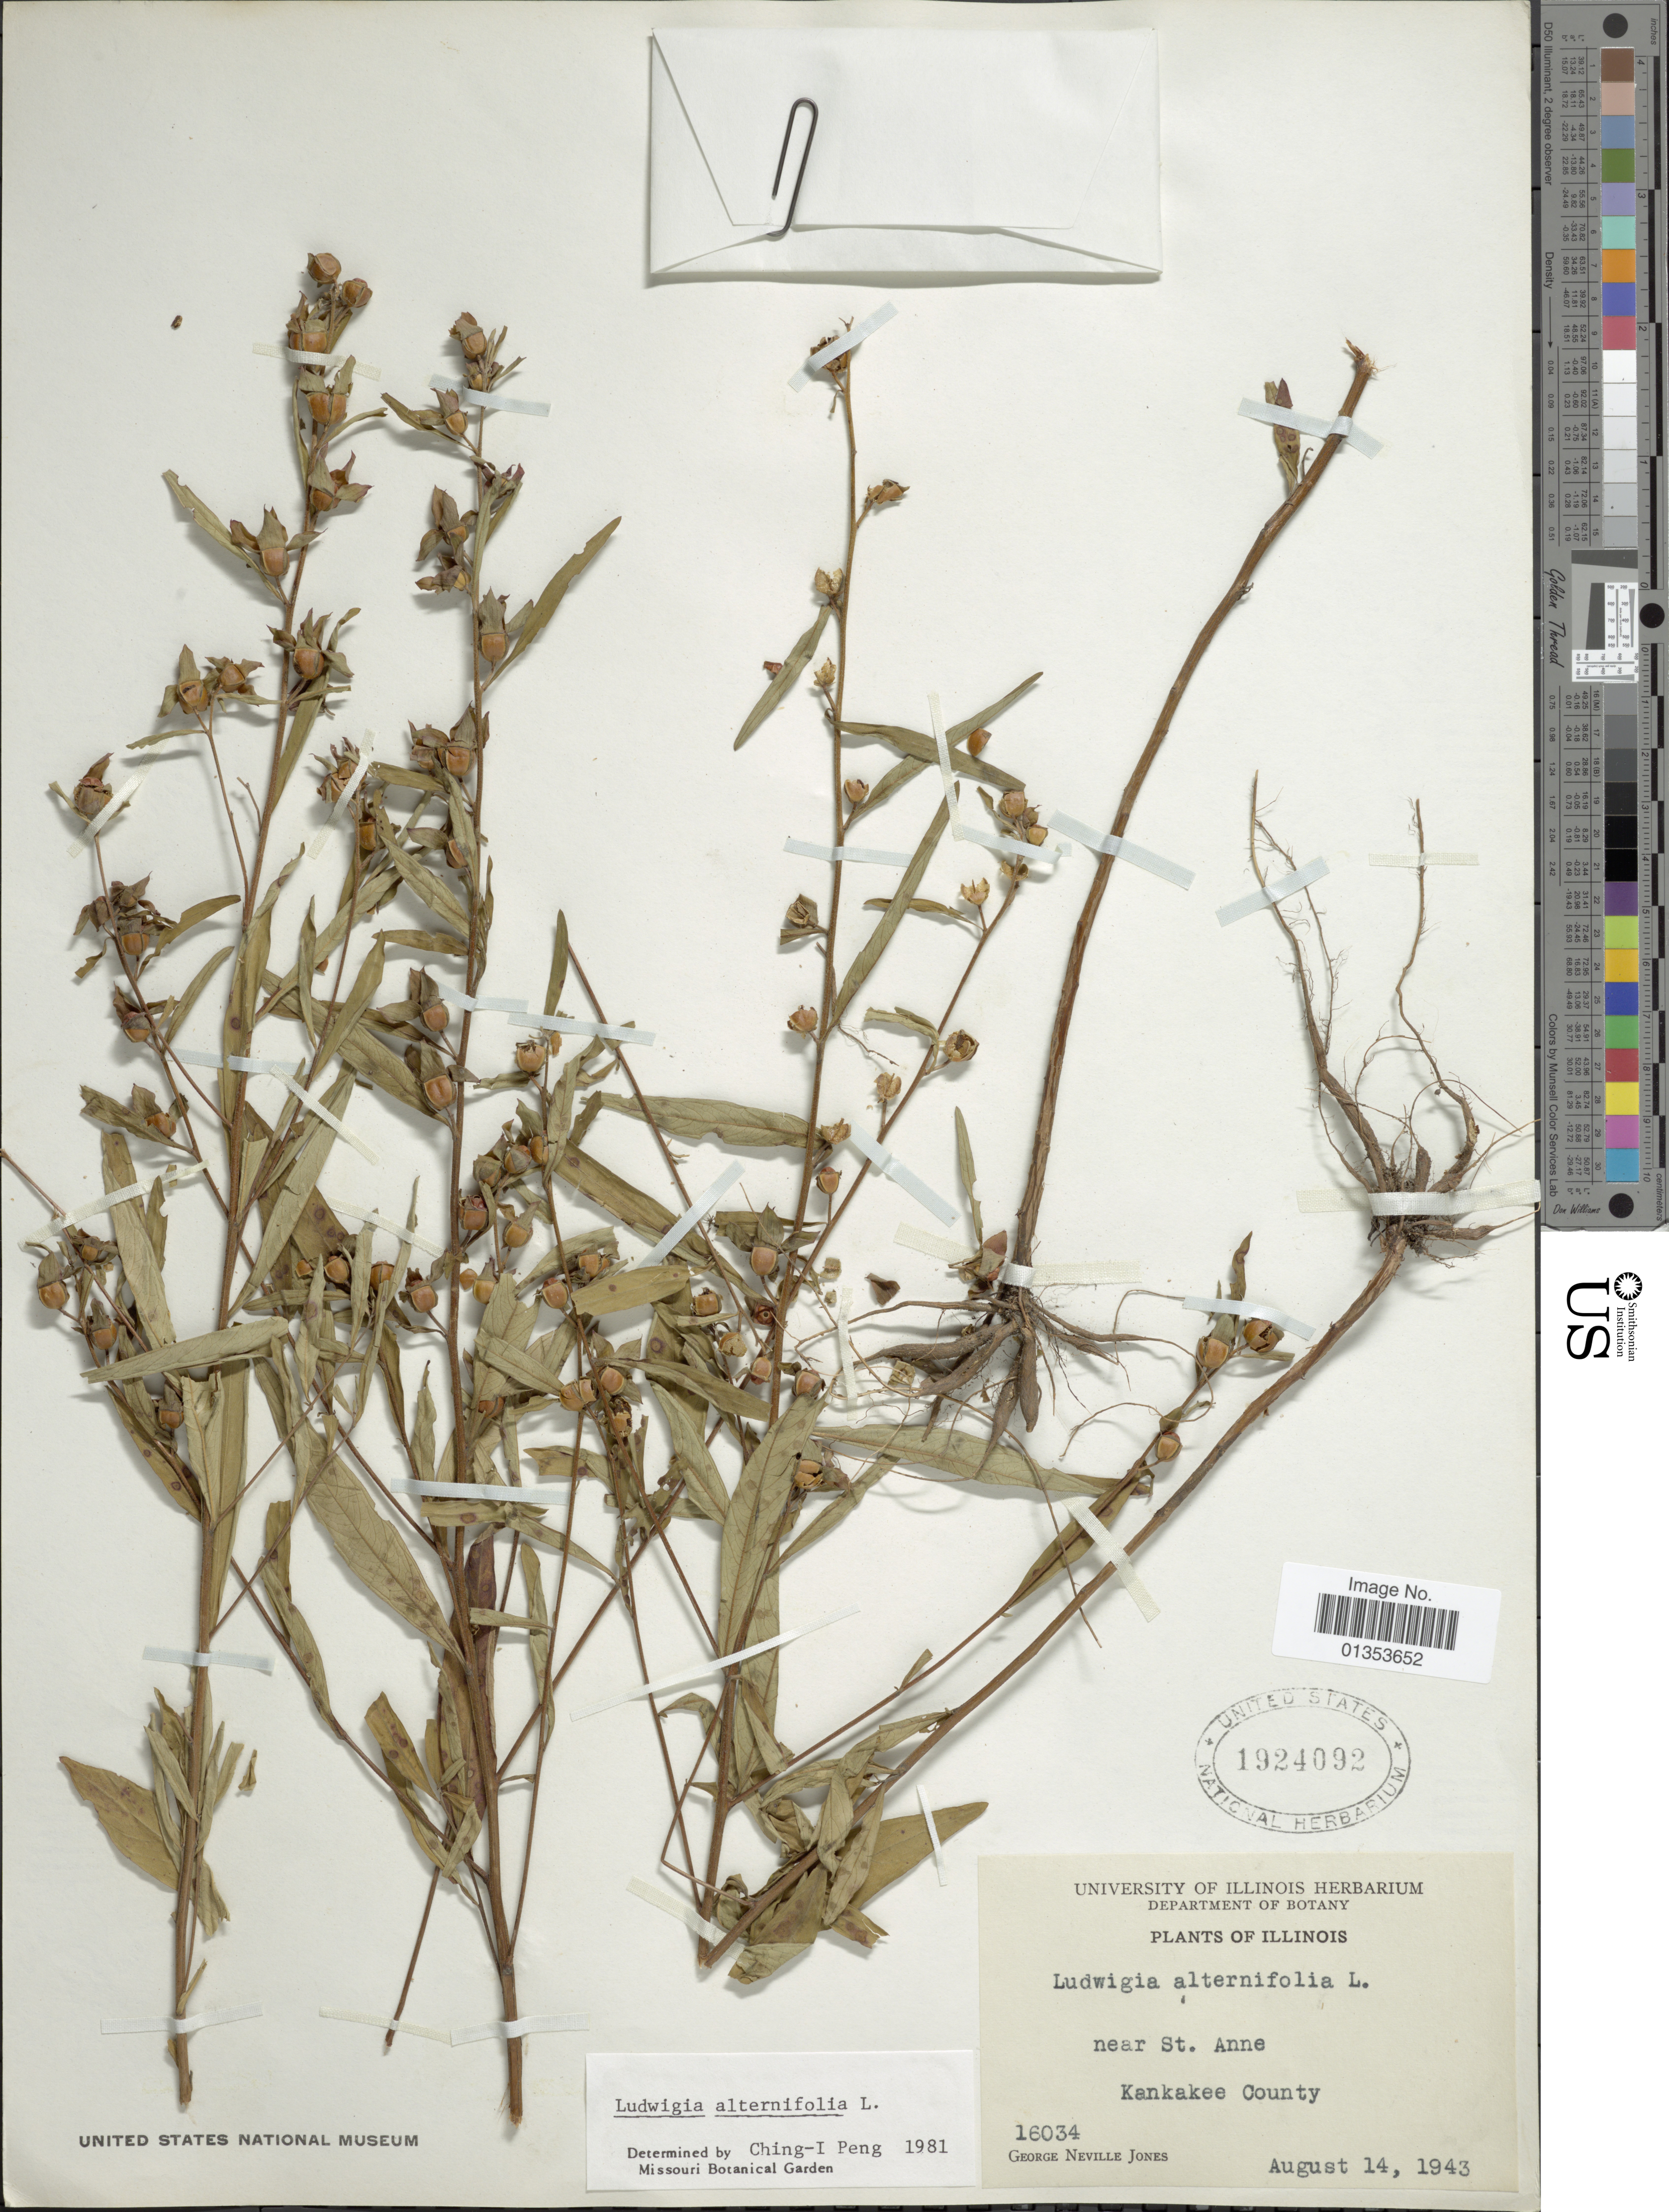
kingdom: Plantae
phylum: Tracheophyta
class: Magnoliopsida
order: Myrtales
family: Onagraceae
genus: Ludwigia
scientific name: Ludwigia alternifolia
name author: L.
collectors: G. N. Jones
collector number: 16034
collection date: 1943-08-14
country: United States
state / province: Illinois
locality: Near St. Anne, Kankakee County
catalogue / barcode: US 1924092